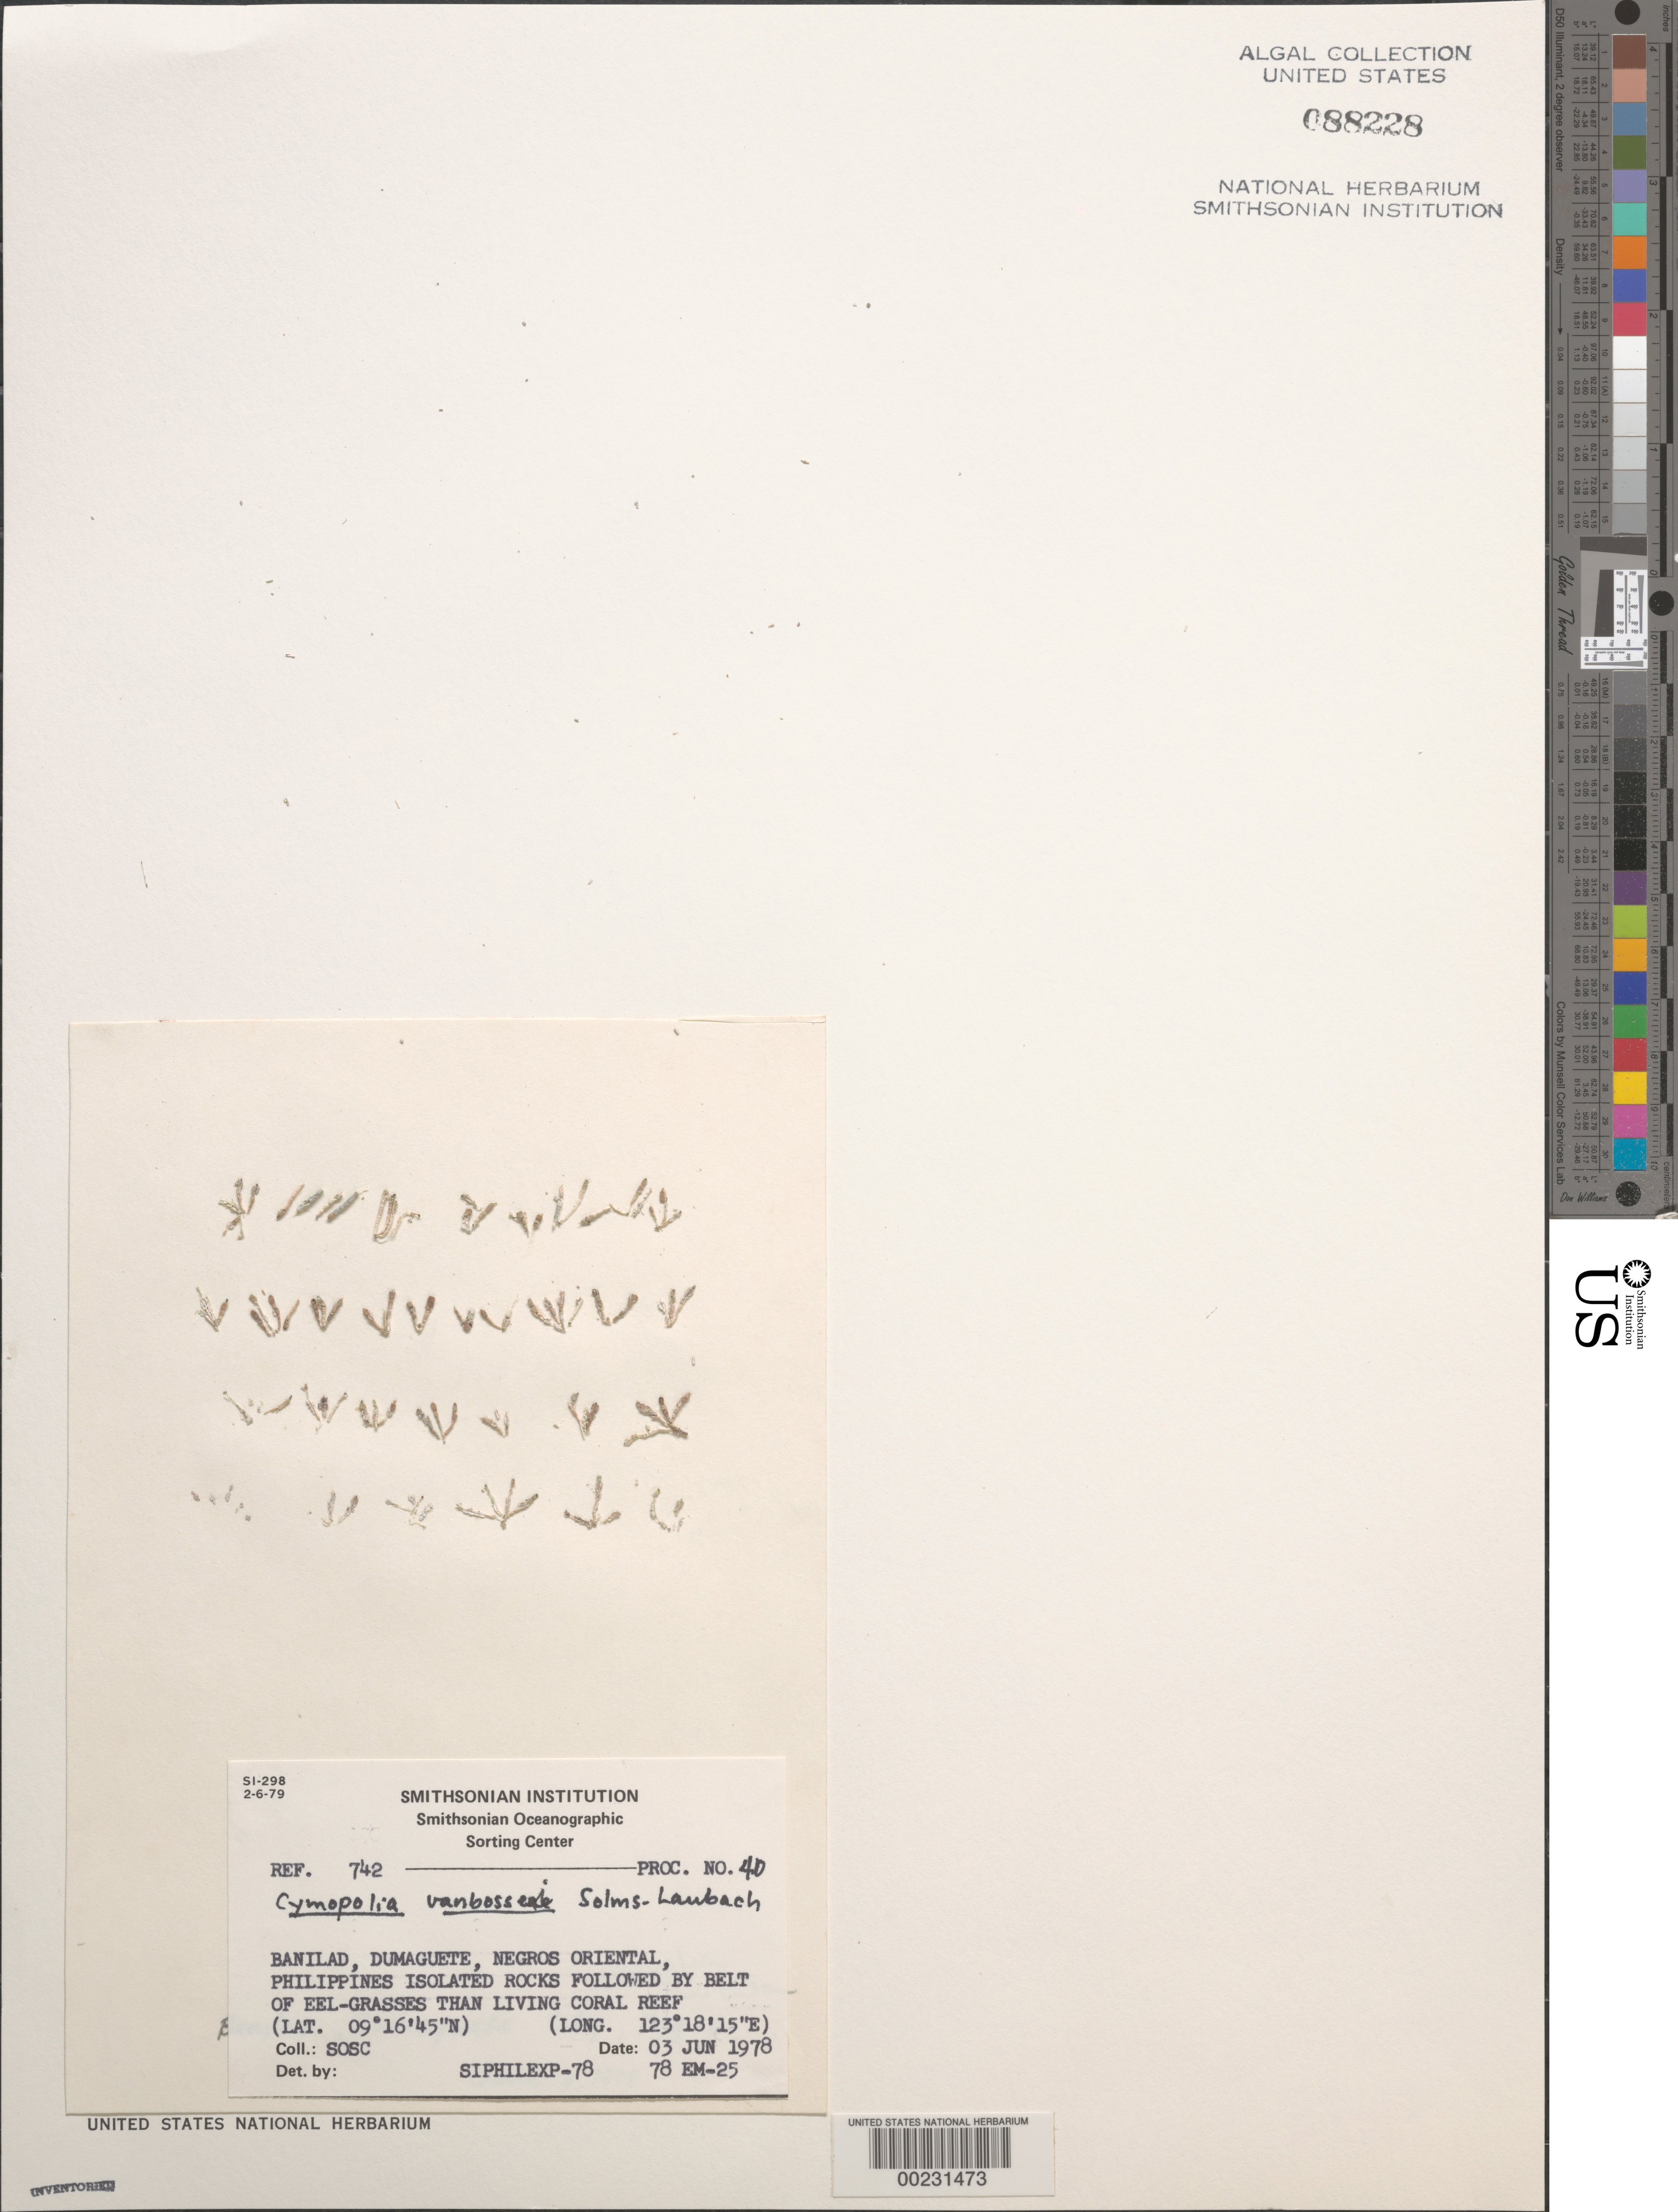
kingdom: Plantae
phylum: Chlorophyta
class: Ulvophyceae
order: Dasycladales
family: Dasycladaceae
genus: Cymopolia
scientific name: Cymopolia vanbossei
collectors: SOSC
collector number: Station 78 Em-25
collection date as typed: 03 Jun 1978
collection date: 1978-06-03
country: Philippines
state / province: Central Visayas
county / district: Negros Oriental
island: Negros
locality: Banilad, Dumaguete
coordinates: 09 16'45"N, 123 18'15"E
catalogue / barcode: US 88228